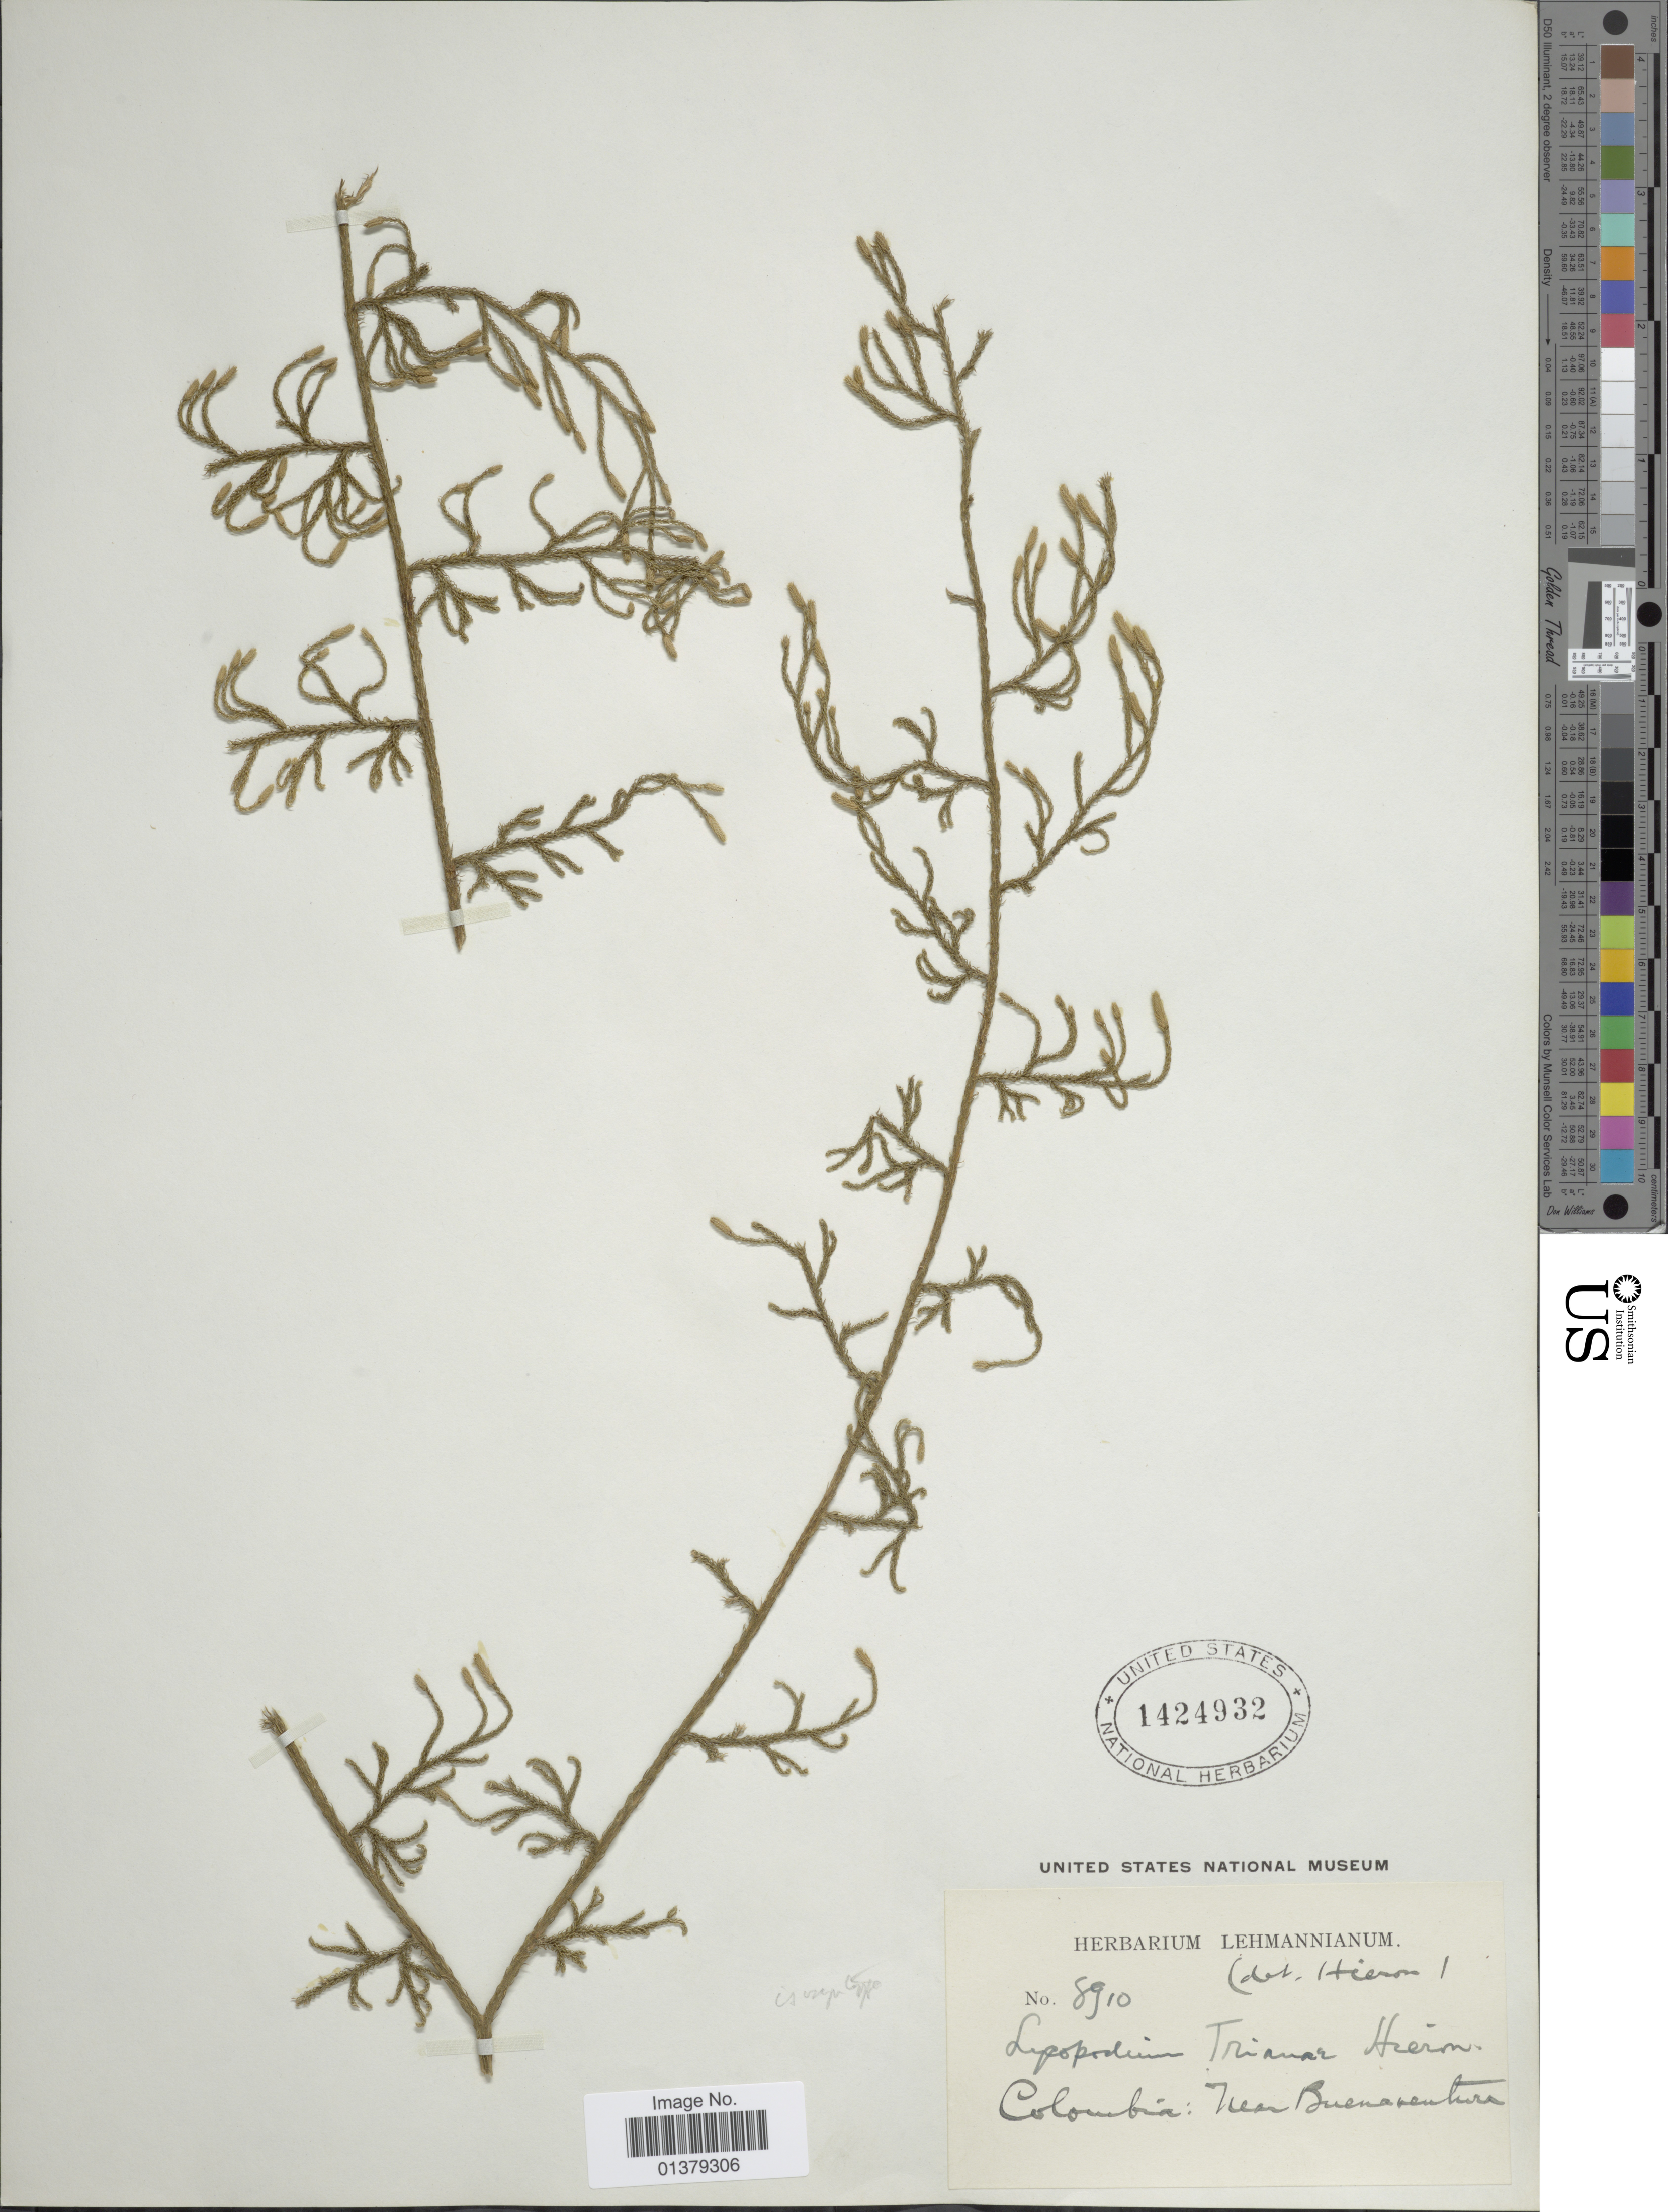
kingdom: Plantae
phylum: Tracheophyta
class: Lycopodiopsida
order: Lycopodiales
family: Lycopodiaceae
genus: Palhinhaea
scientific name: Palhinhaea trianae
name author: (Hieron.) Holub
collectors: ex herb. Lehmannianum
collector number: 8910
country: Colombia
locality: Near Buenaventura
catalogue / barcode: US 1424932